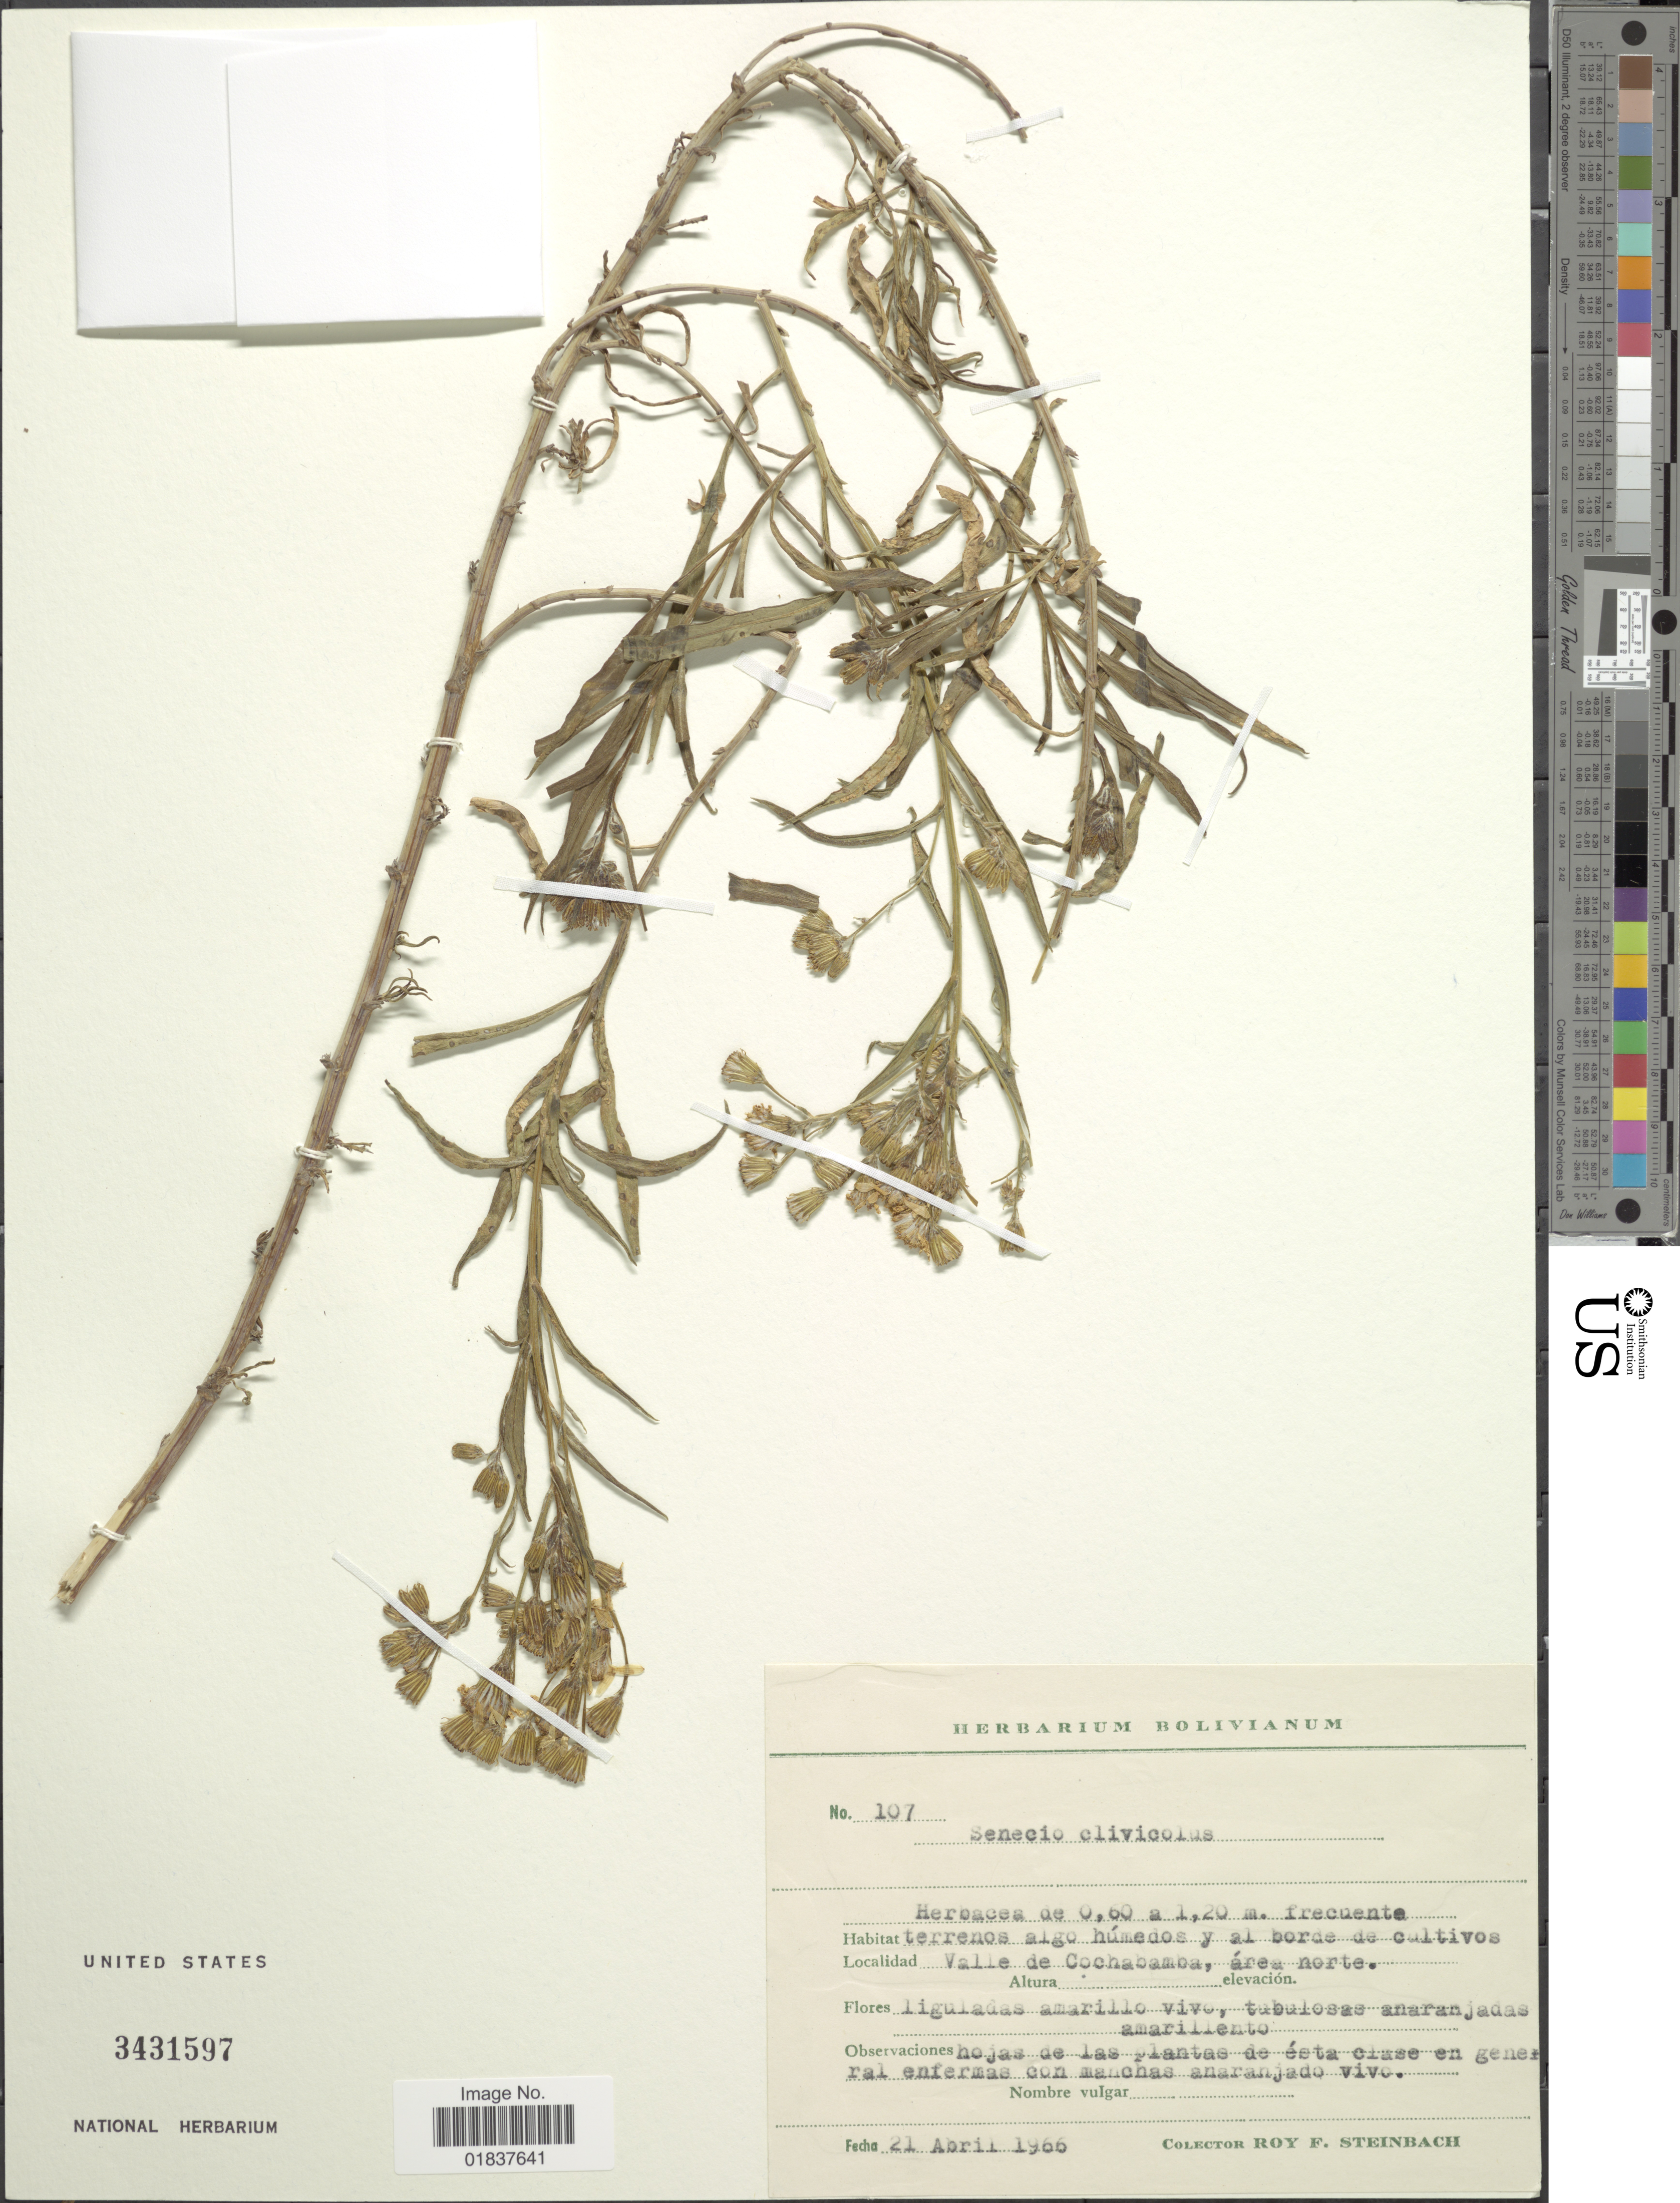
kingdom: Plantae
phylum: Tracheophyta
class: Magnoliopsida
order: Asterales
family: Asteraceae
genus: Senecio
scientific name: Senecio clivicola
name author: Wedd.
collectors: R. F. Steinbach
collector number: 107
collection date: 1966-04-21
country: Bolivia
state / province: Cochabamba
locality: Valle de Cochabamba, area norte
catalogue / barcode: US 3431597